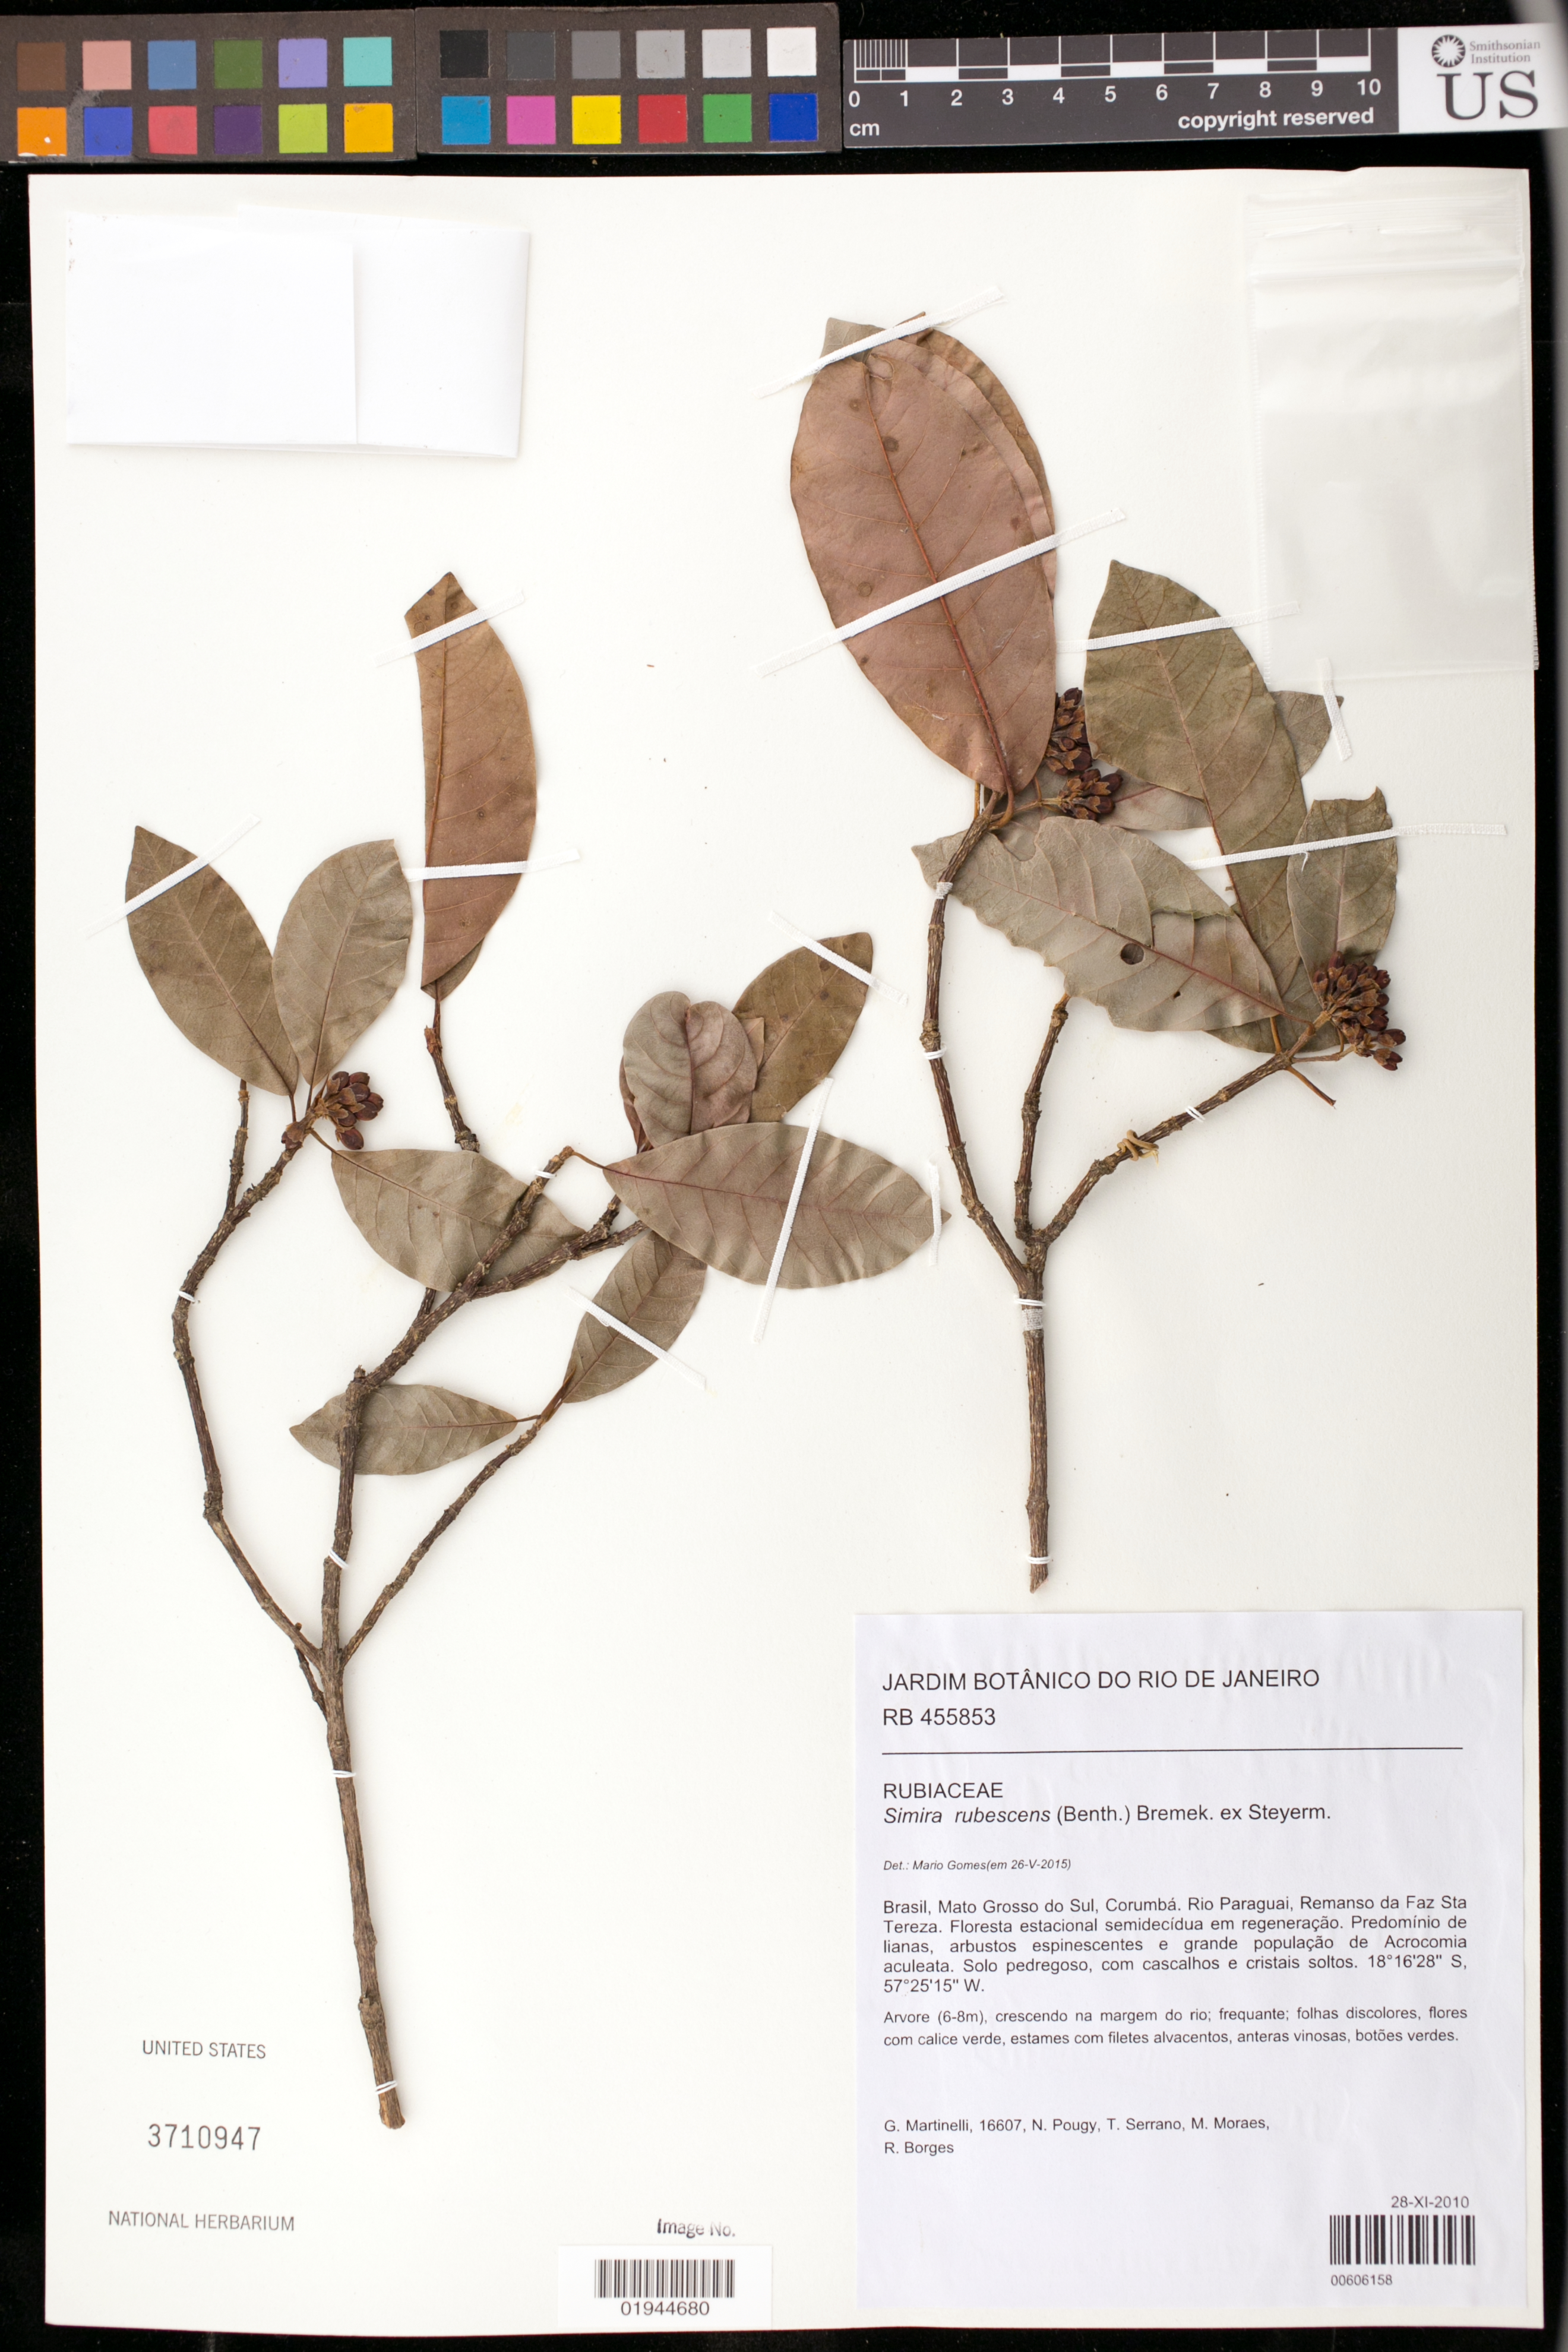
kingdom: Plantae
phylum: Tracheophyta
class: Magnoliopsida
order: Gentianales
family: Rubiaceae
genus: Simira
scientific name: Simira rubescens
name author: (Benth.) Bremek. ex Steyerm.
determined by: Gomes, M.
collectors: G. Martinelli, N. Pougy, T. Serrano, M. Moraes & R. Borges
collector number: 16607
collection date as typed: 28-XI-2010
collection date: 2010-11-28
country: Brazil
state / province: Mato Grosso do Sul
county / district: Corumbá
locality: Rio Paraguai, Remanso da Faz Sta Tereza.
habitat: floresta estacional semidecidua em regeneracao. predominio de lianas, arbustos espinescentes e grande populacao de Acrocomia aculeata. solo pedregoso, com cascalhos e cristais soltos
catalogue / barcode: US 3710947